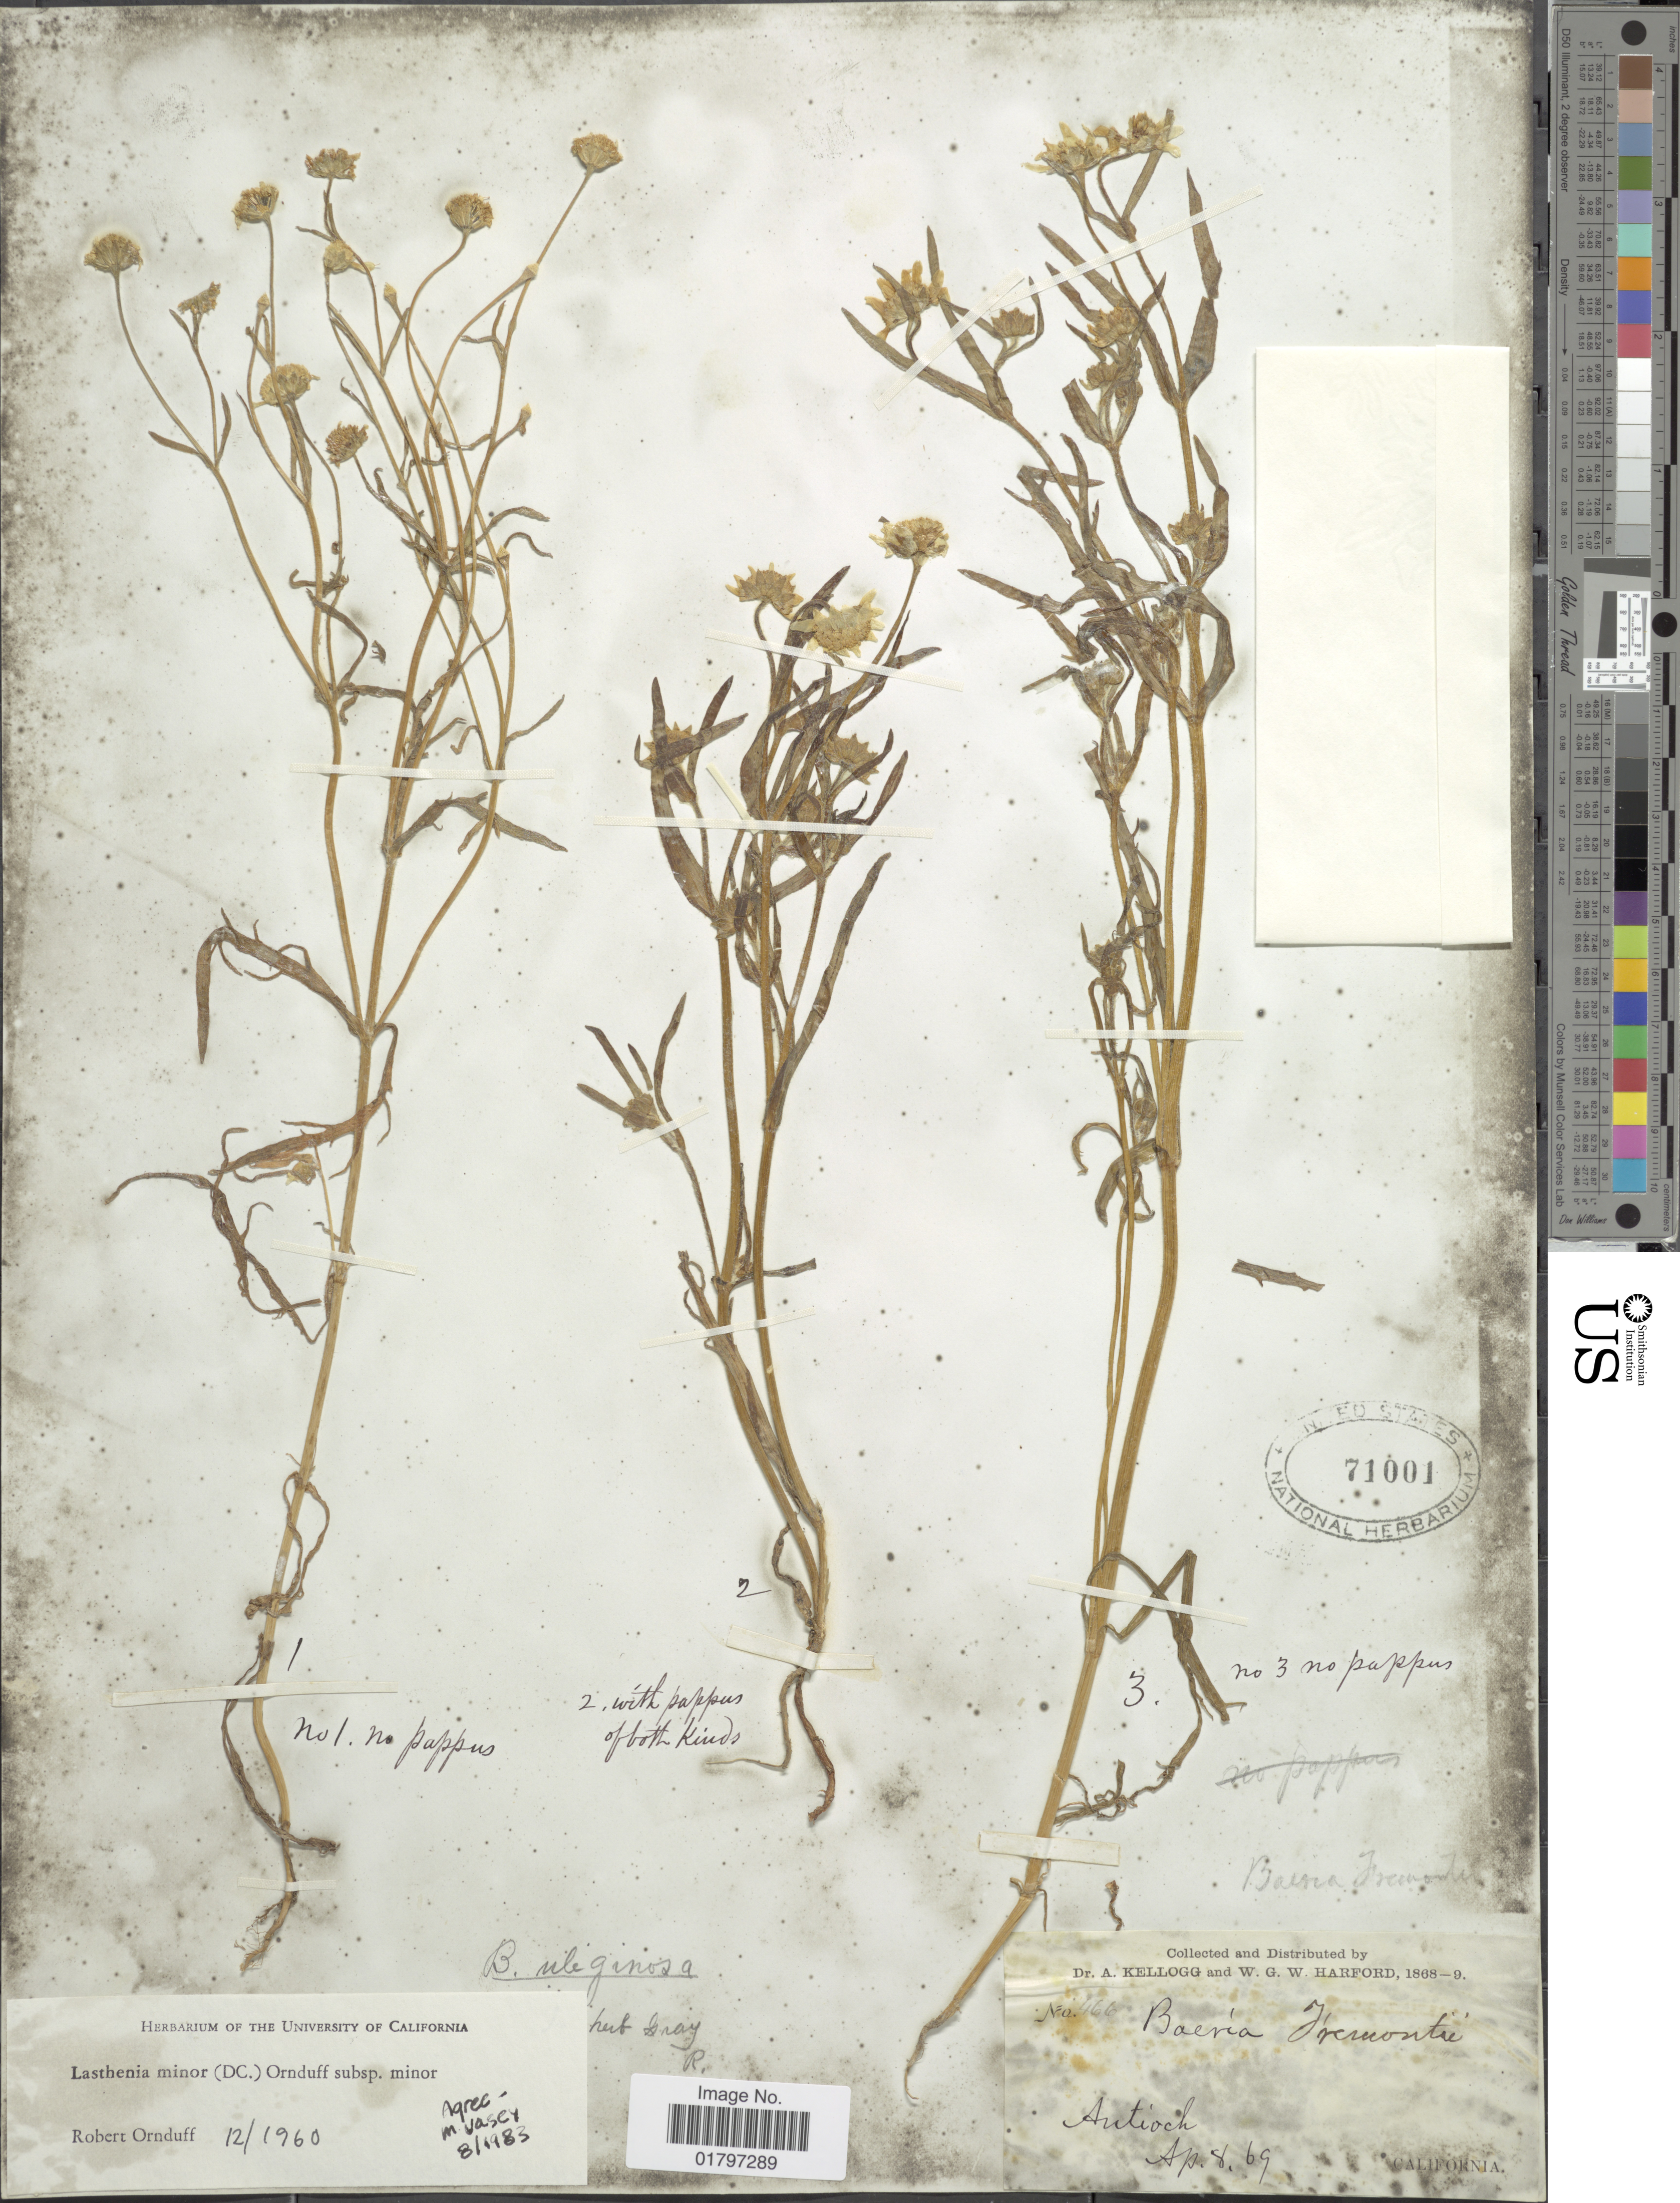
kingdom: Plantae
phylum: Tracheophyta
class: Magnoliopsida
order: Asterales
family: Asteraceae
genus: Lasthenia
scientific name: Lasthenia minor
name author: (DC.) Ornduff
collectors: A. Kellogg & W. G. W. Harford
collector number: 466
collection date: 1869-04-08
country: United States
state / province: California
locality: Antioch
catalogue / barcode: US 71001